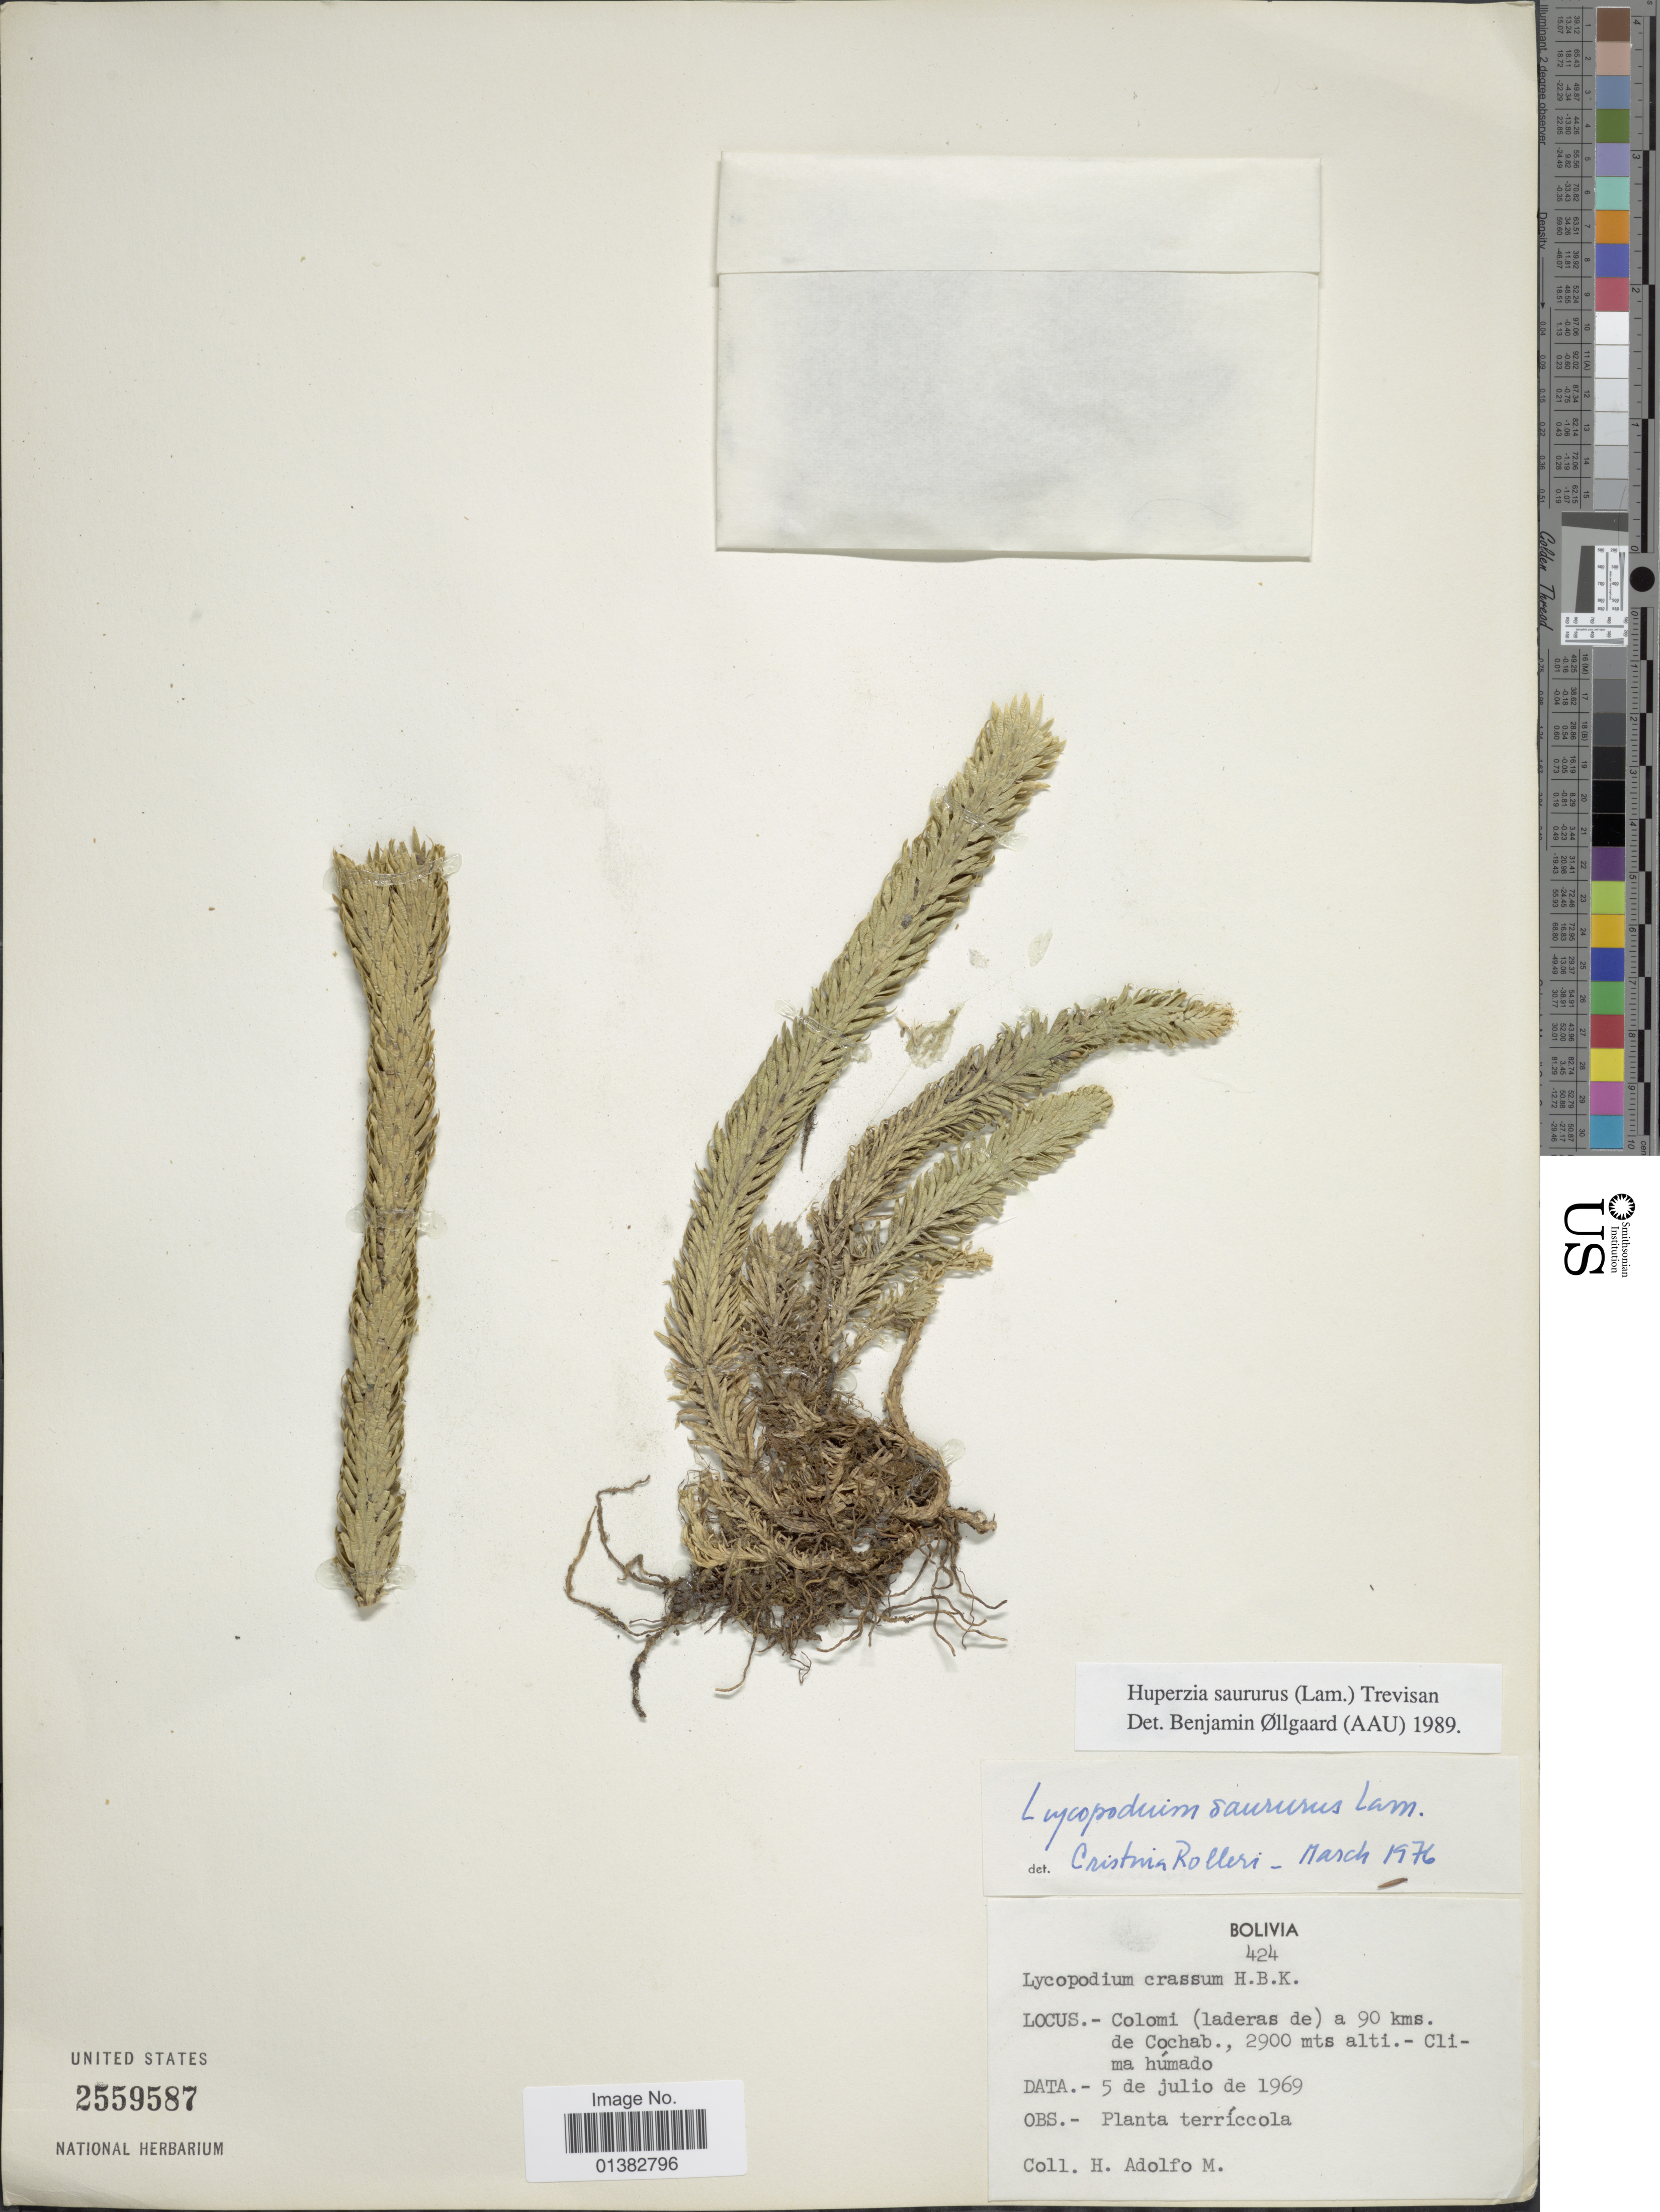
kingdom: Plantae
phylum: Tracheophyta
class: Lycopodiopsida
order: Lycopodiales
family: Lycopodiaceae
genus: Phlegmariurus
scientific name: Phlegmariurus saururus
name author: (Lam.) B. Øllg.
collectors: Bro. Adolfo M.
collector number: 424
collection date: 1969-07-05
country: Bolivia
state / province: Cochabamba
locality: Colomi (laderas de) a 90 kms. de Cochab., Clima húmado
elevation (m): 2900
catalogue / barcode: US 2559587